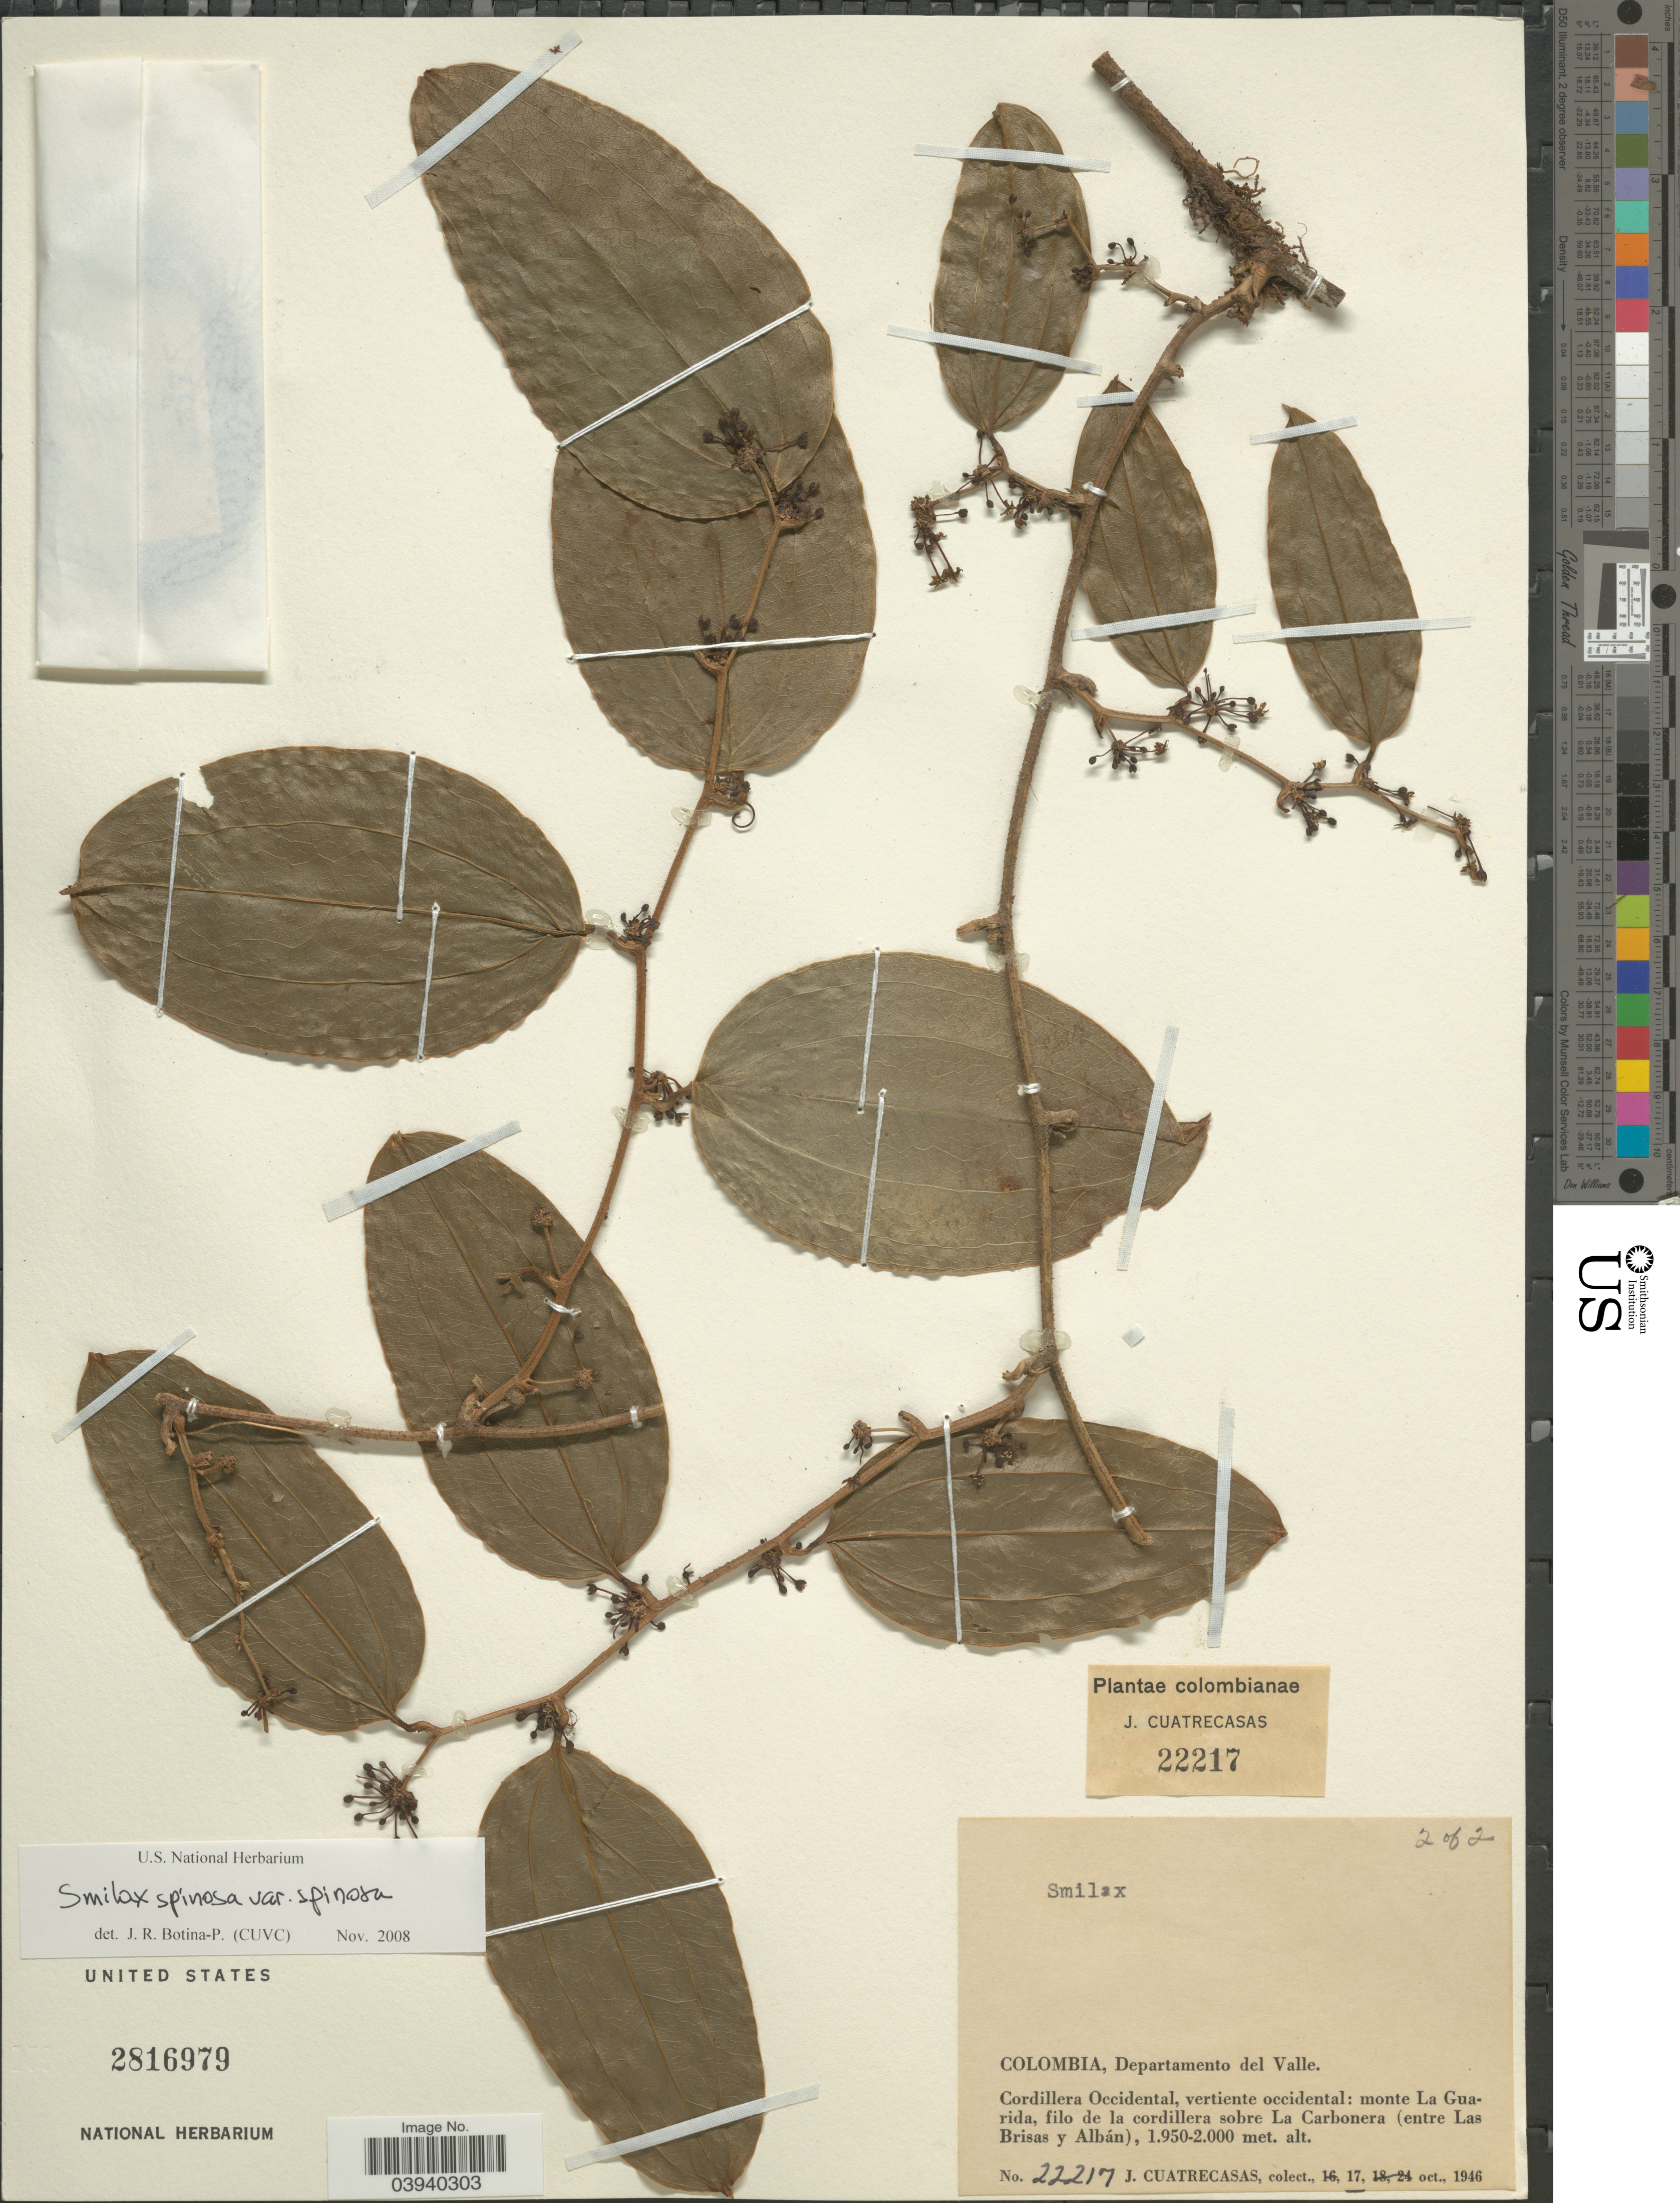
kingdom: Plantae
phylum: Tracheophyta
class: Liliopsida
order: Liliales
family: Smilacaceae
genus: Smilax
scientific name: Smilax spinosa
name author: Mill.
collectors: J. Cuatrecasas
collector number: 22217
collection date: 1946-01-17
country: Colombia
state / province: Valle del Cauca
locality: Departamento del Valle. Cordillera Occidental, vertiente occidental: monte La Guarida, filo de la cordillera sobre La Carbonera (entre Las Brisas y Albán).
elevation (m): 1950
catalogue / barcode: US 2816979